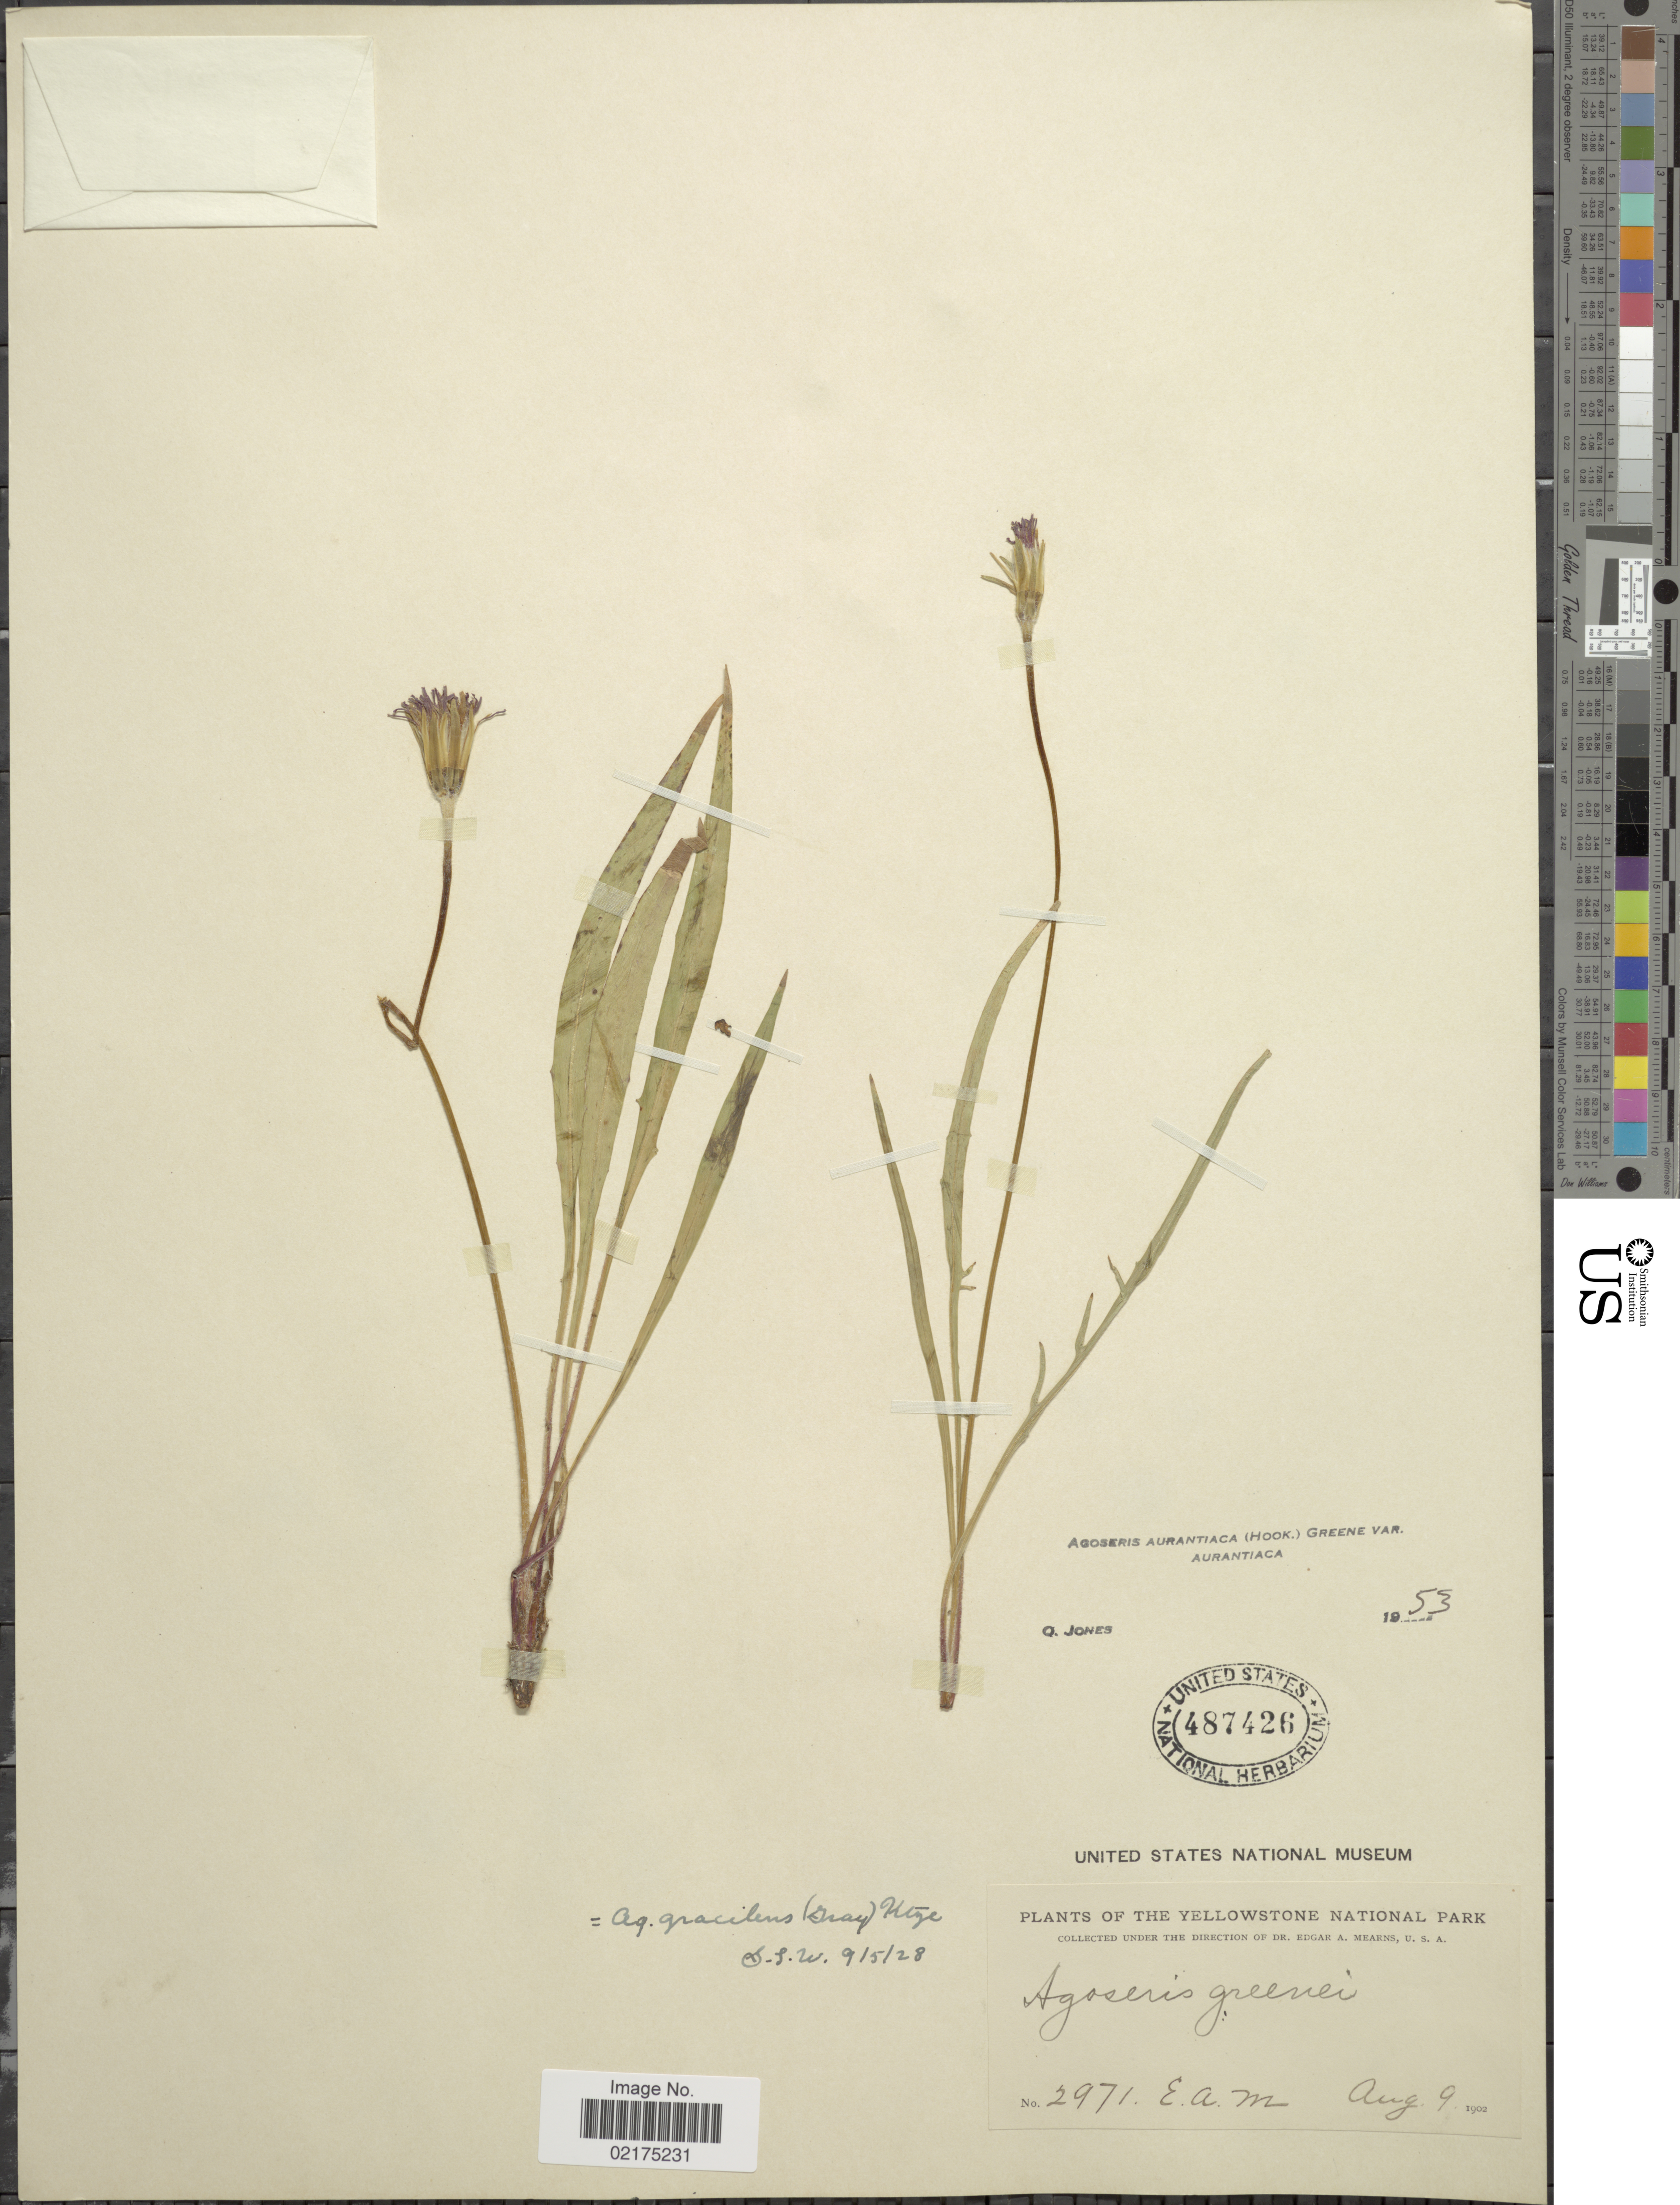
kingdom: Plantae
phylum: Tracheophyta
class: Magnoliopsida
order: Asterales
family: Asteraceae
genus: Agoseris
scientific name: Agoseris aurantiaca var. aurantiaca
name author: (Hook.) Greene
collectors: E. A. Mearns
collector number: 2971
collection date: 1902-08-09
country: United States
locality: Yellowstone National Park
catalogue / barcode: US 487426